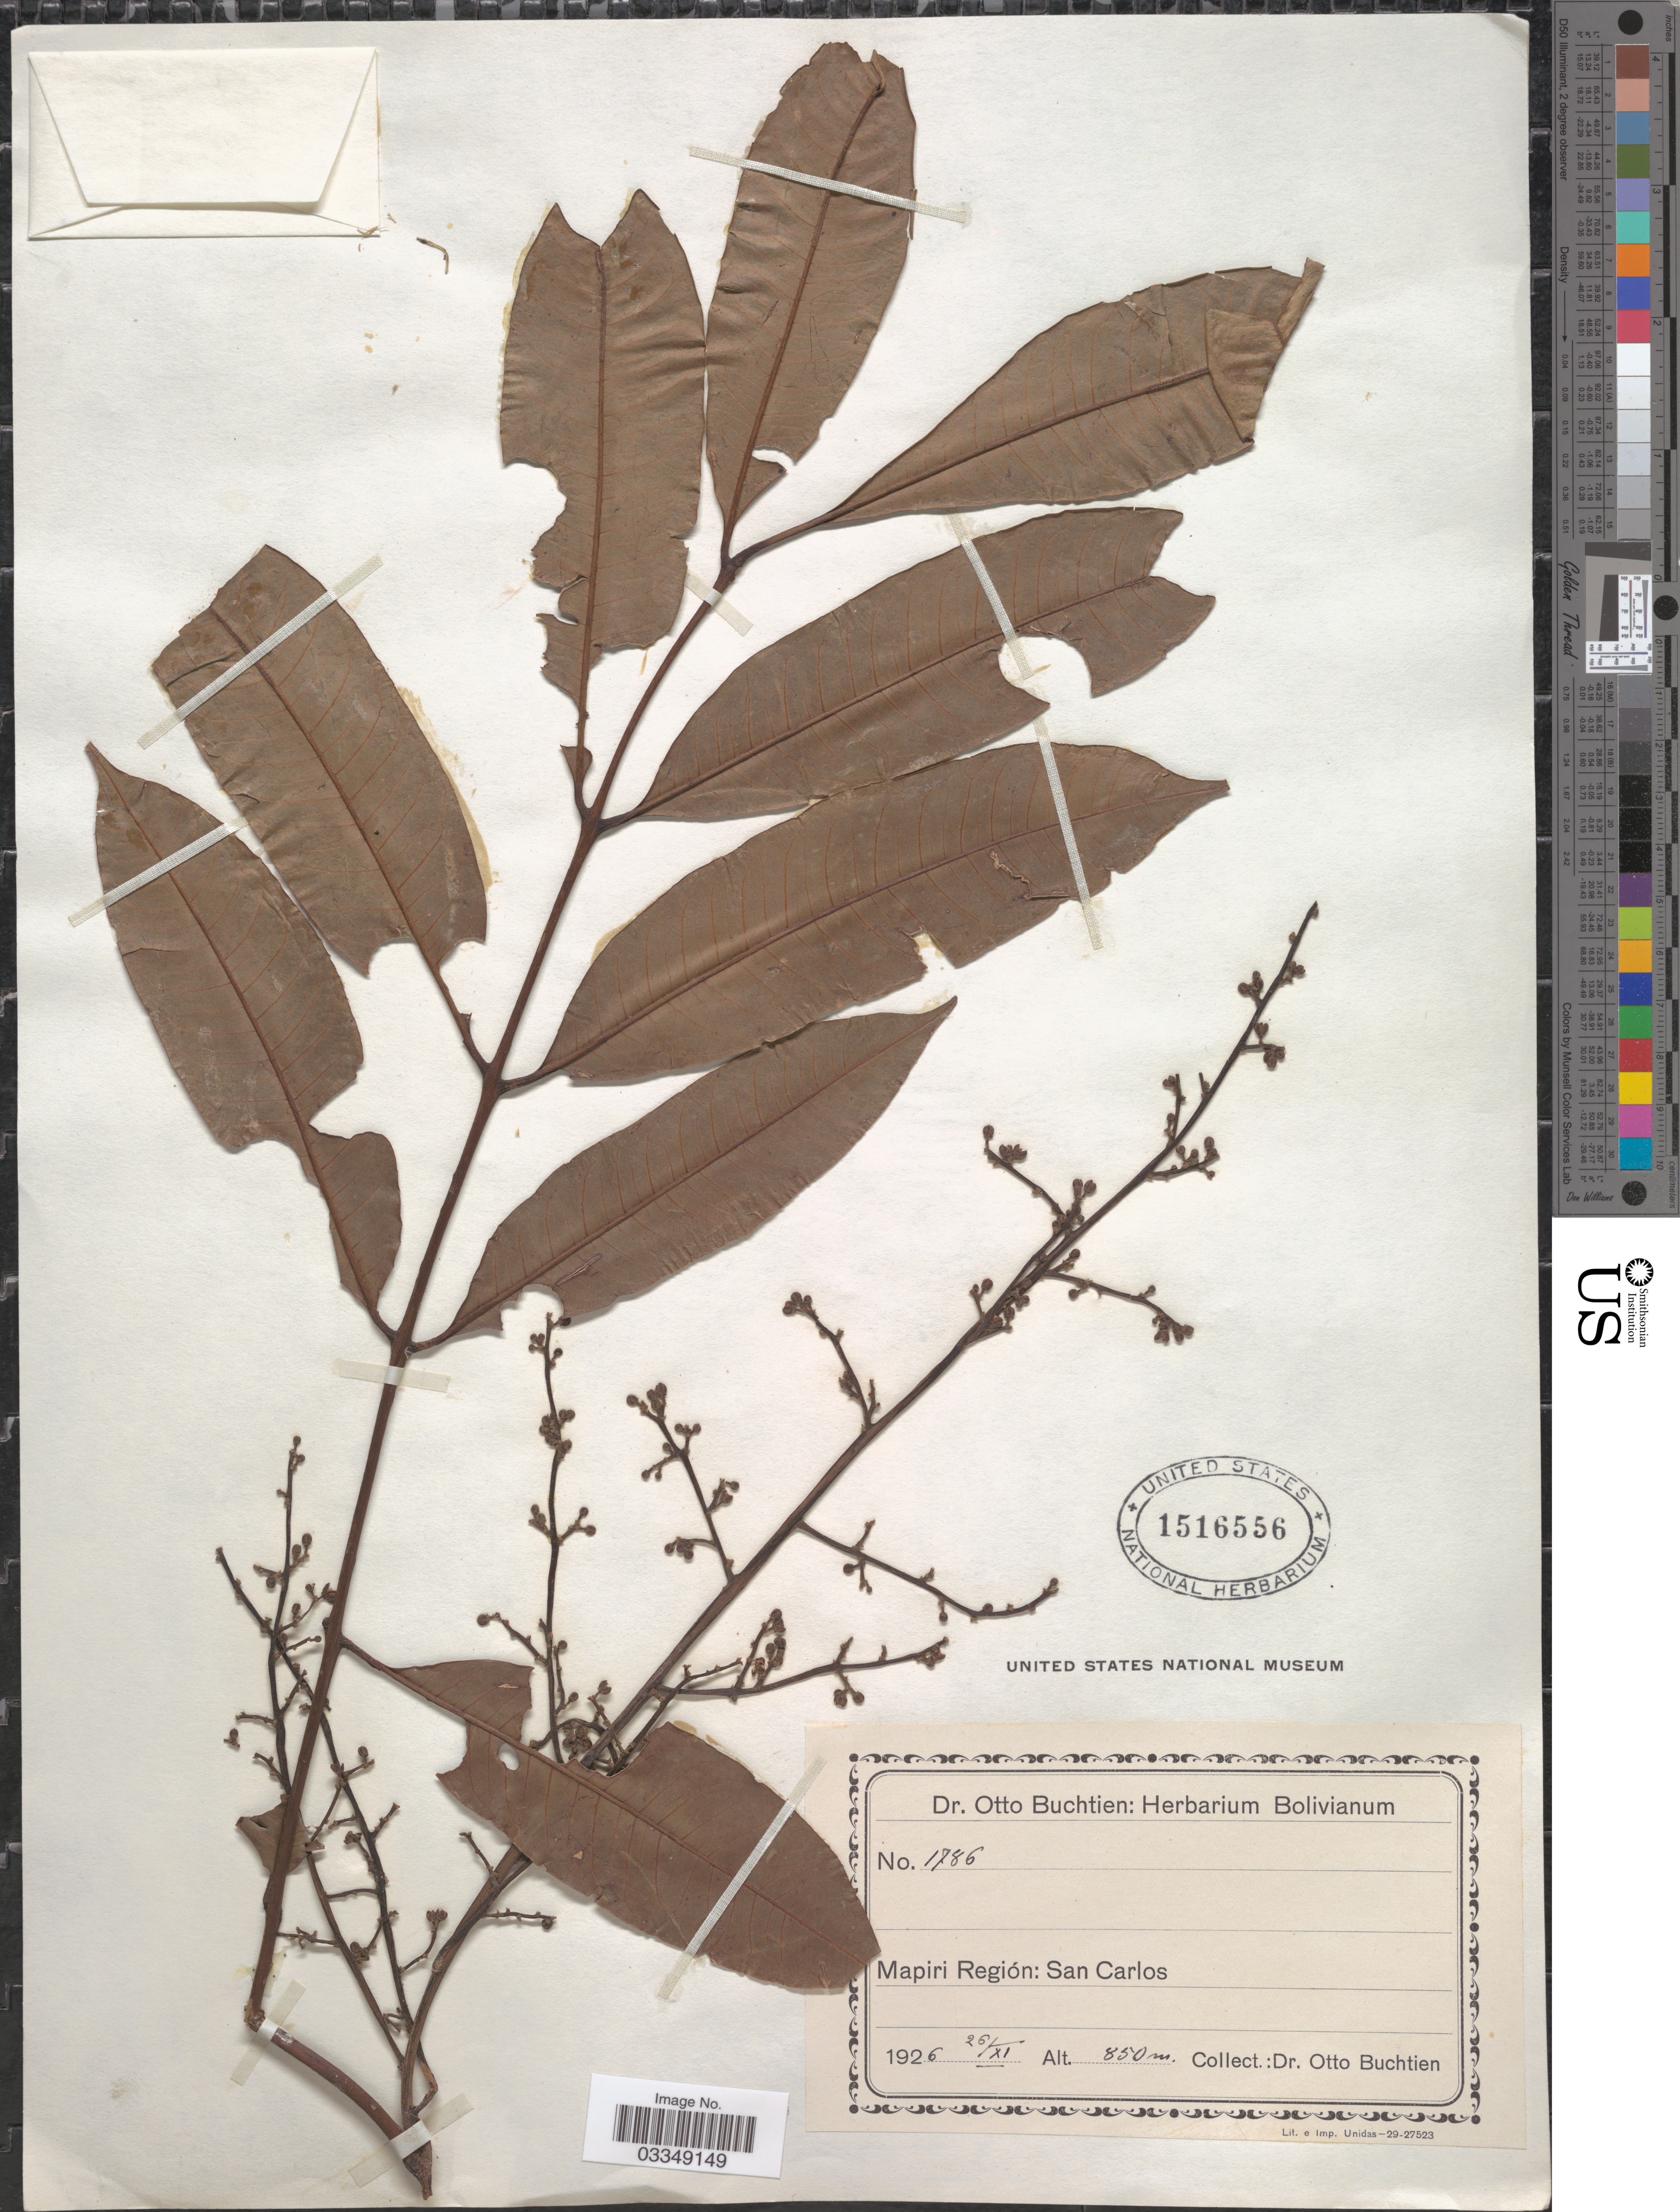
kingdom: Plantae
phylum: Tracheophyta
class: Magnoliopsida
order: Sapindales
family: Meliaceae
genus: Trichilia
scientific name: Trichilia sp.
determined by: Londoño-Echeverri, Y.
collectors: O. Buchtien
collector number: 1786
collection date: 1926-11-26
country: Bolivia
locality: Mapiri Región: San Carlos.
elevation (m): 850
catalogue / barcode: US 1516556